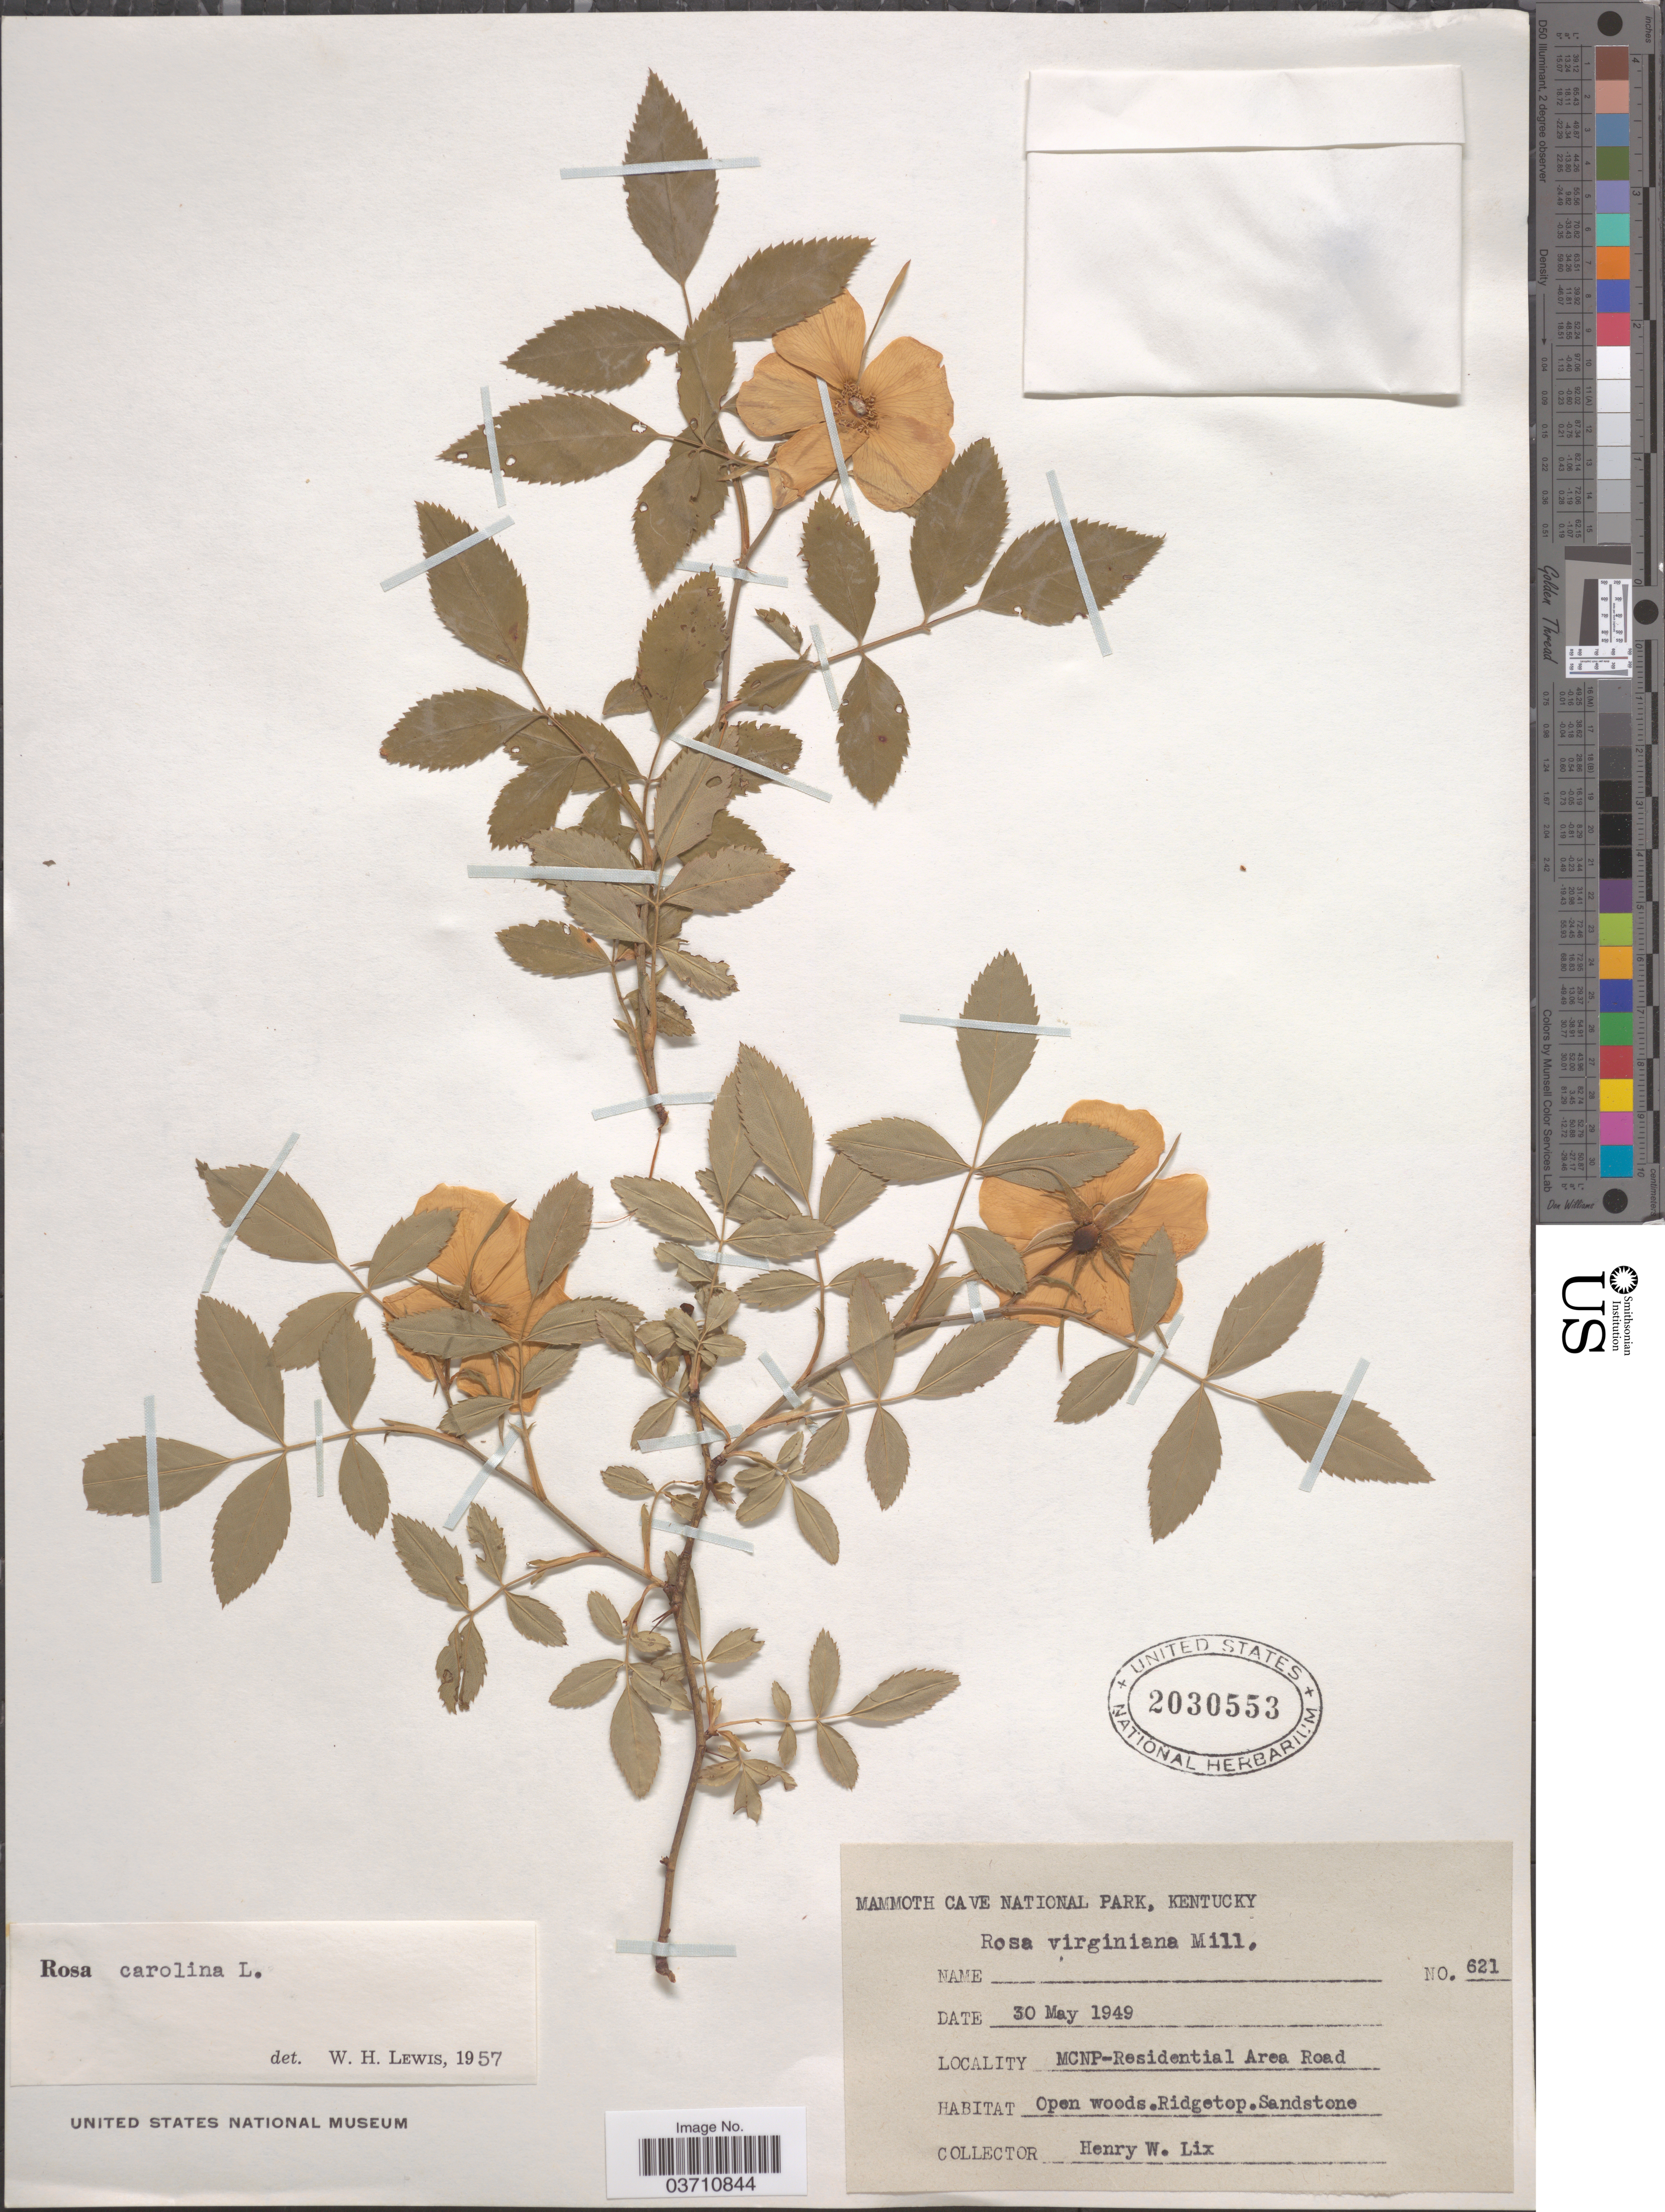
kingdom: Plantae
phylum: Tracheophyta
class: Magnoliopsida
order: Rosales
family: Rosaceae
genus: Rosa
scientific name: Rosa carolina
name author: L.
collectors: H. W. Lix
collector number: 621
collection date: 1949-05-30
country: United States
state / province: Kentucky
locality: Mammoth Cave National Park. MCNP-Residential Area Road.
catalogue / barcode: US 2030553